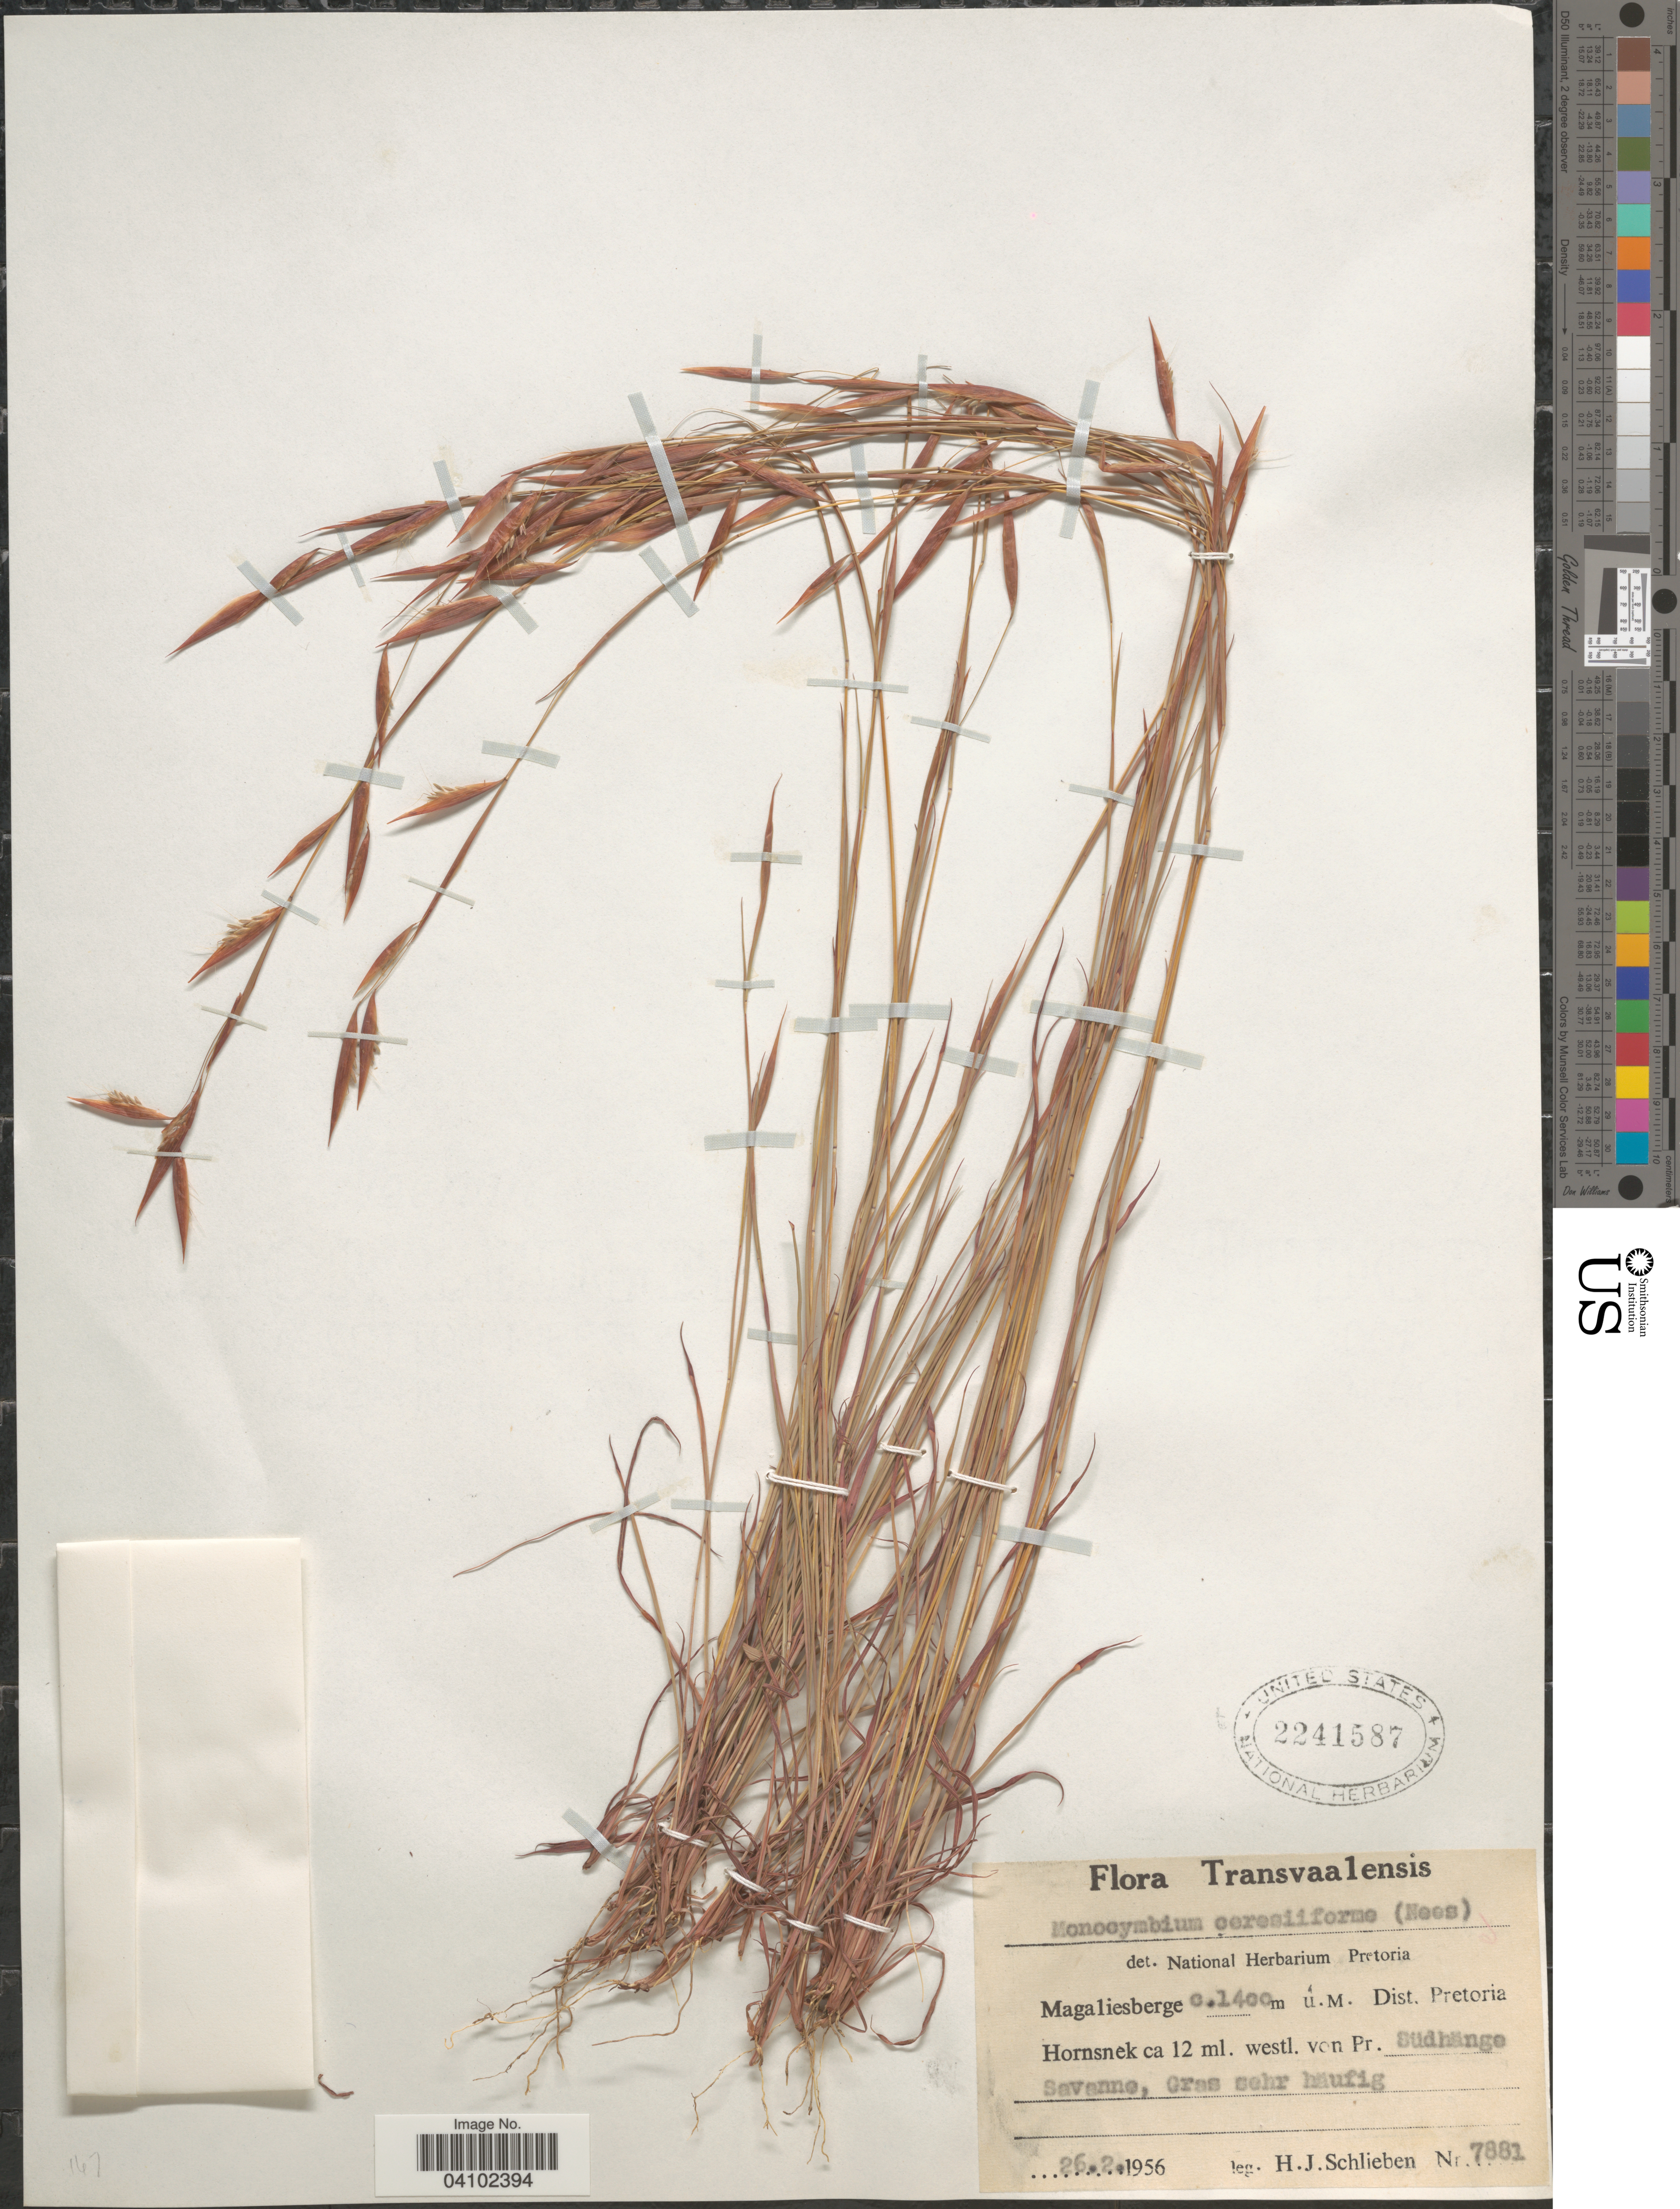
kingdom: Plantae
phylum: Tracheophyta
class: Liliopsida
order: Poales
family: Poaceae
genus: Monocymbium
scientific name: Monocymbium ceresiiforme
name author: (Nees) Stapf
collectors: H. J. Schlieben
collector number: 7881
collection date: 1956-02-26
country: South Africa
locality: Transvaalensis. Magaliesberge. Dist. Pretoria. Hornsneck ca 12 ml. westl. von Pr. Südhänge Savanne.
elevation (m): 1400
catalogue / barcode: US 2241587